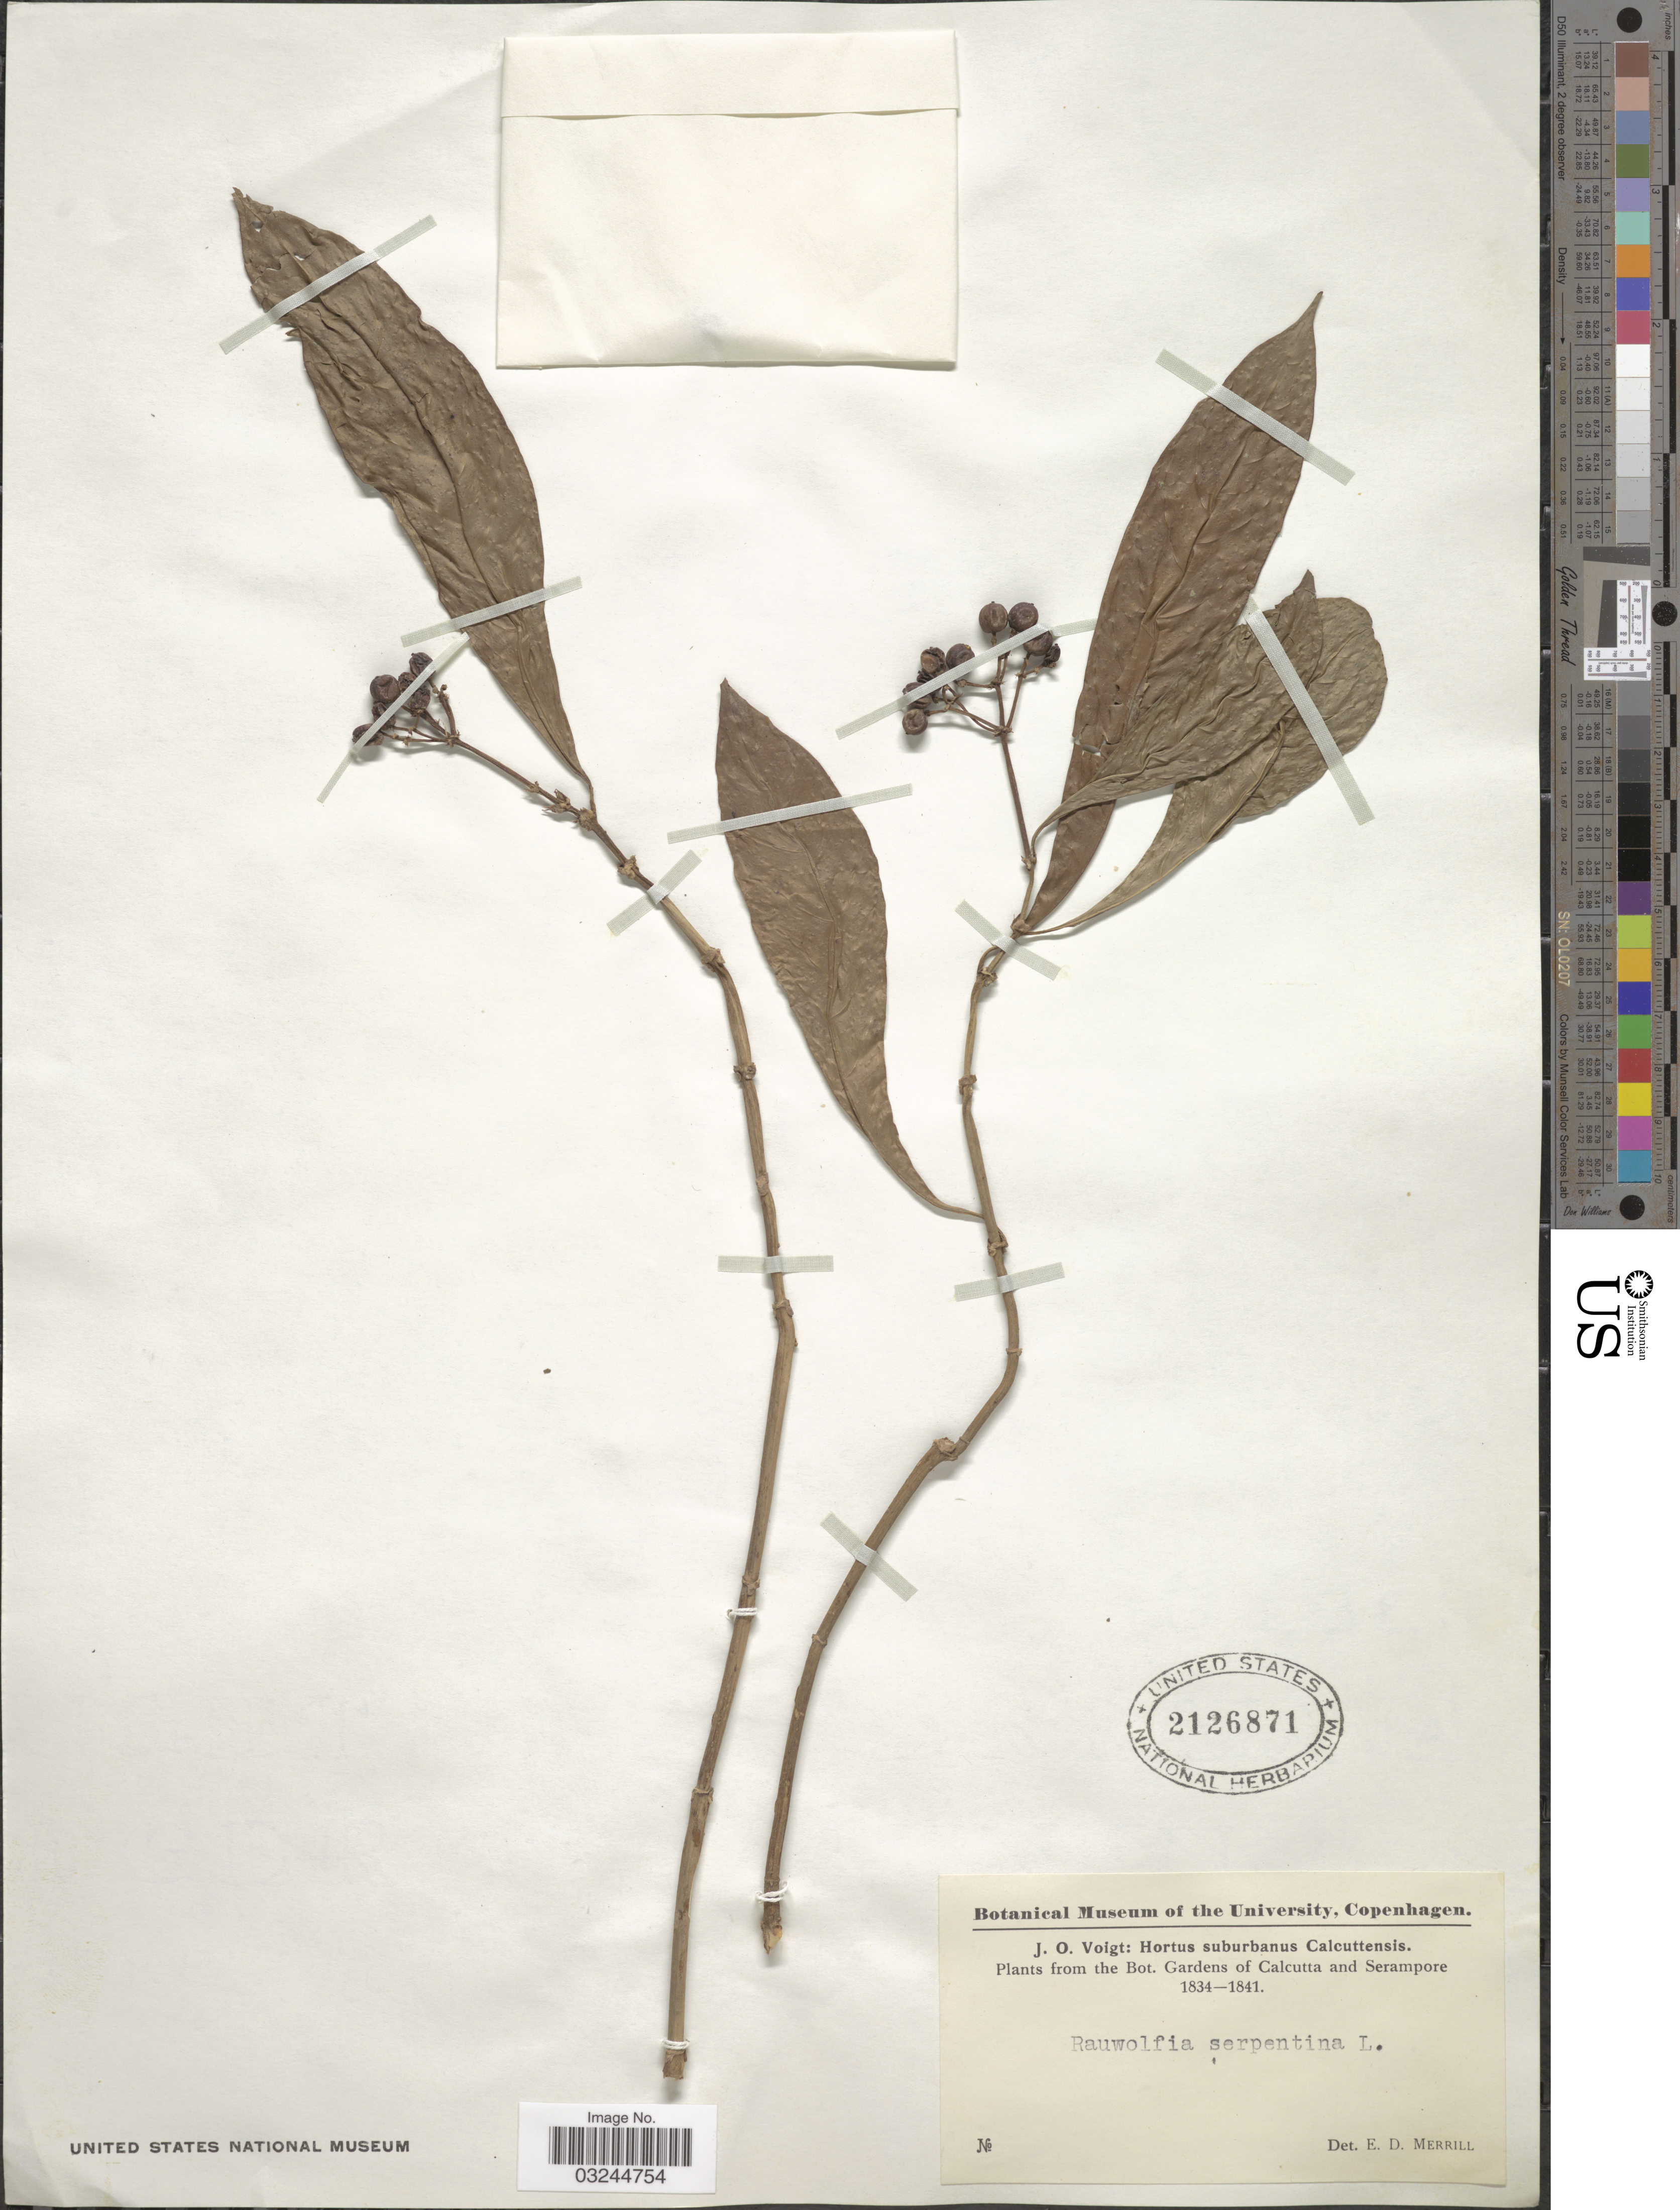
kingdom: Plantae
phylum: Tracheophyta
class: Magnoliopsida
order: Gentianales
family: Apocynaceae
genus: Rauvolfia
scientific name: Rauvolfia serpentina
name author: Benth. ex Kurz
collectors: J. O. Voigt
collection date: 1834/1841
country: India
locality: The Bot. Gardens of Calcutta and Serampore.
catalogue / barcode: US 2126871